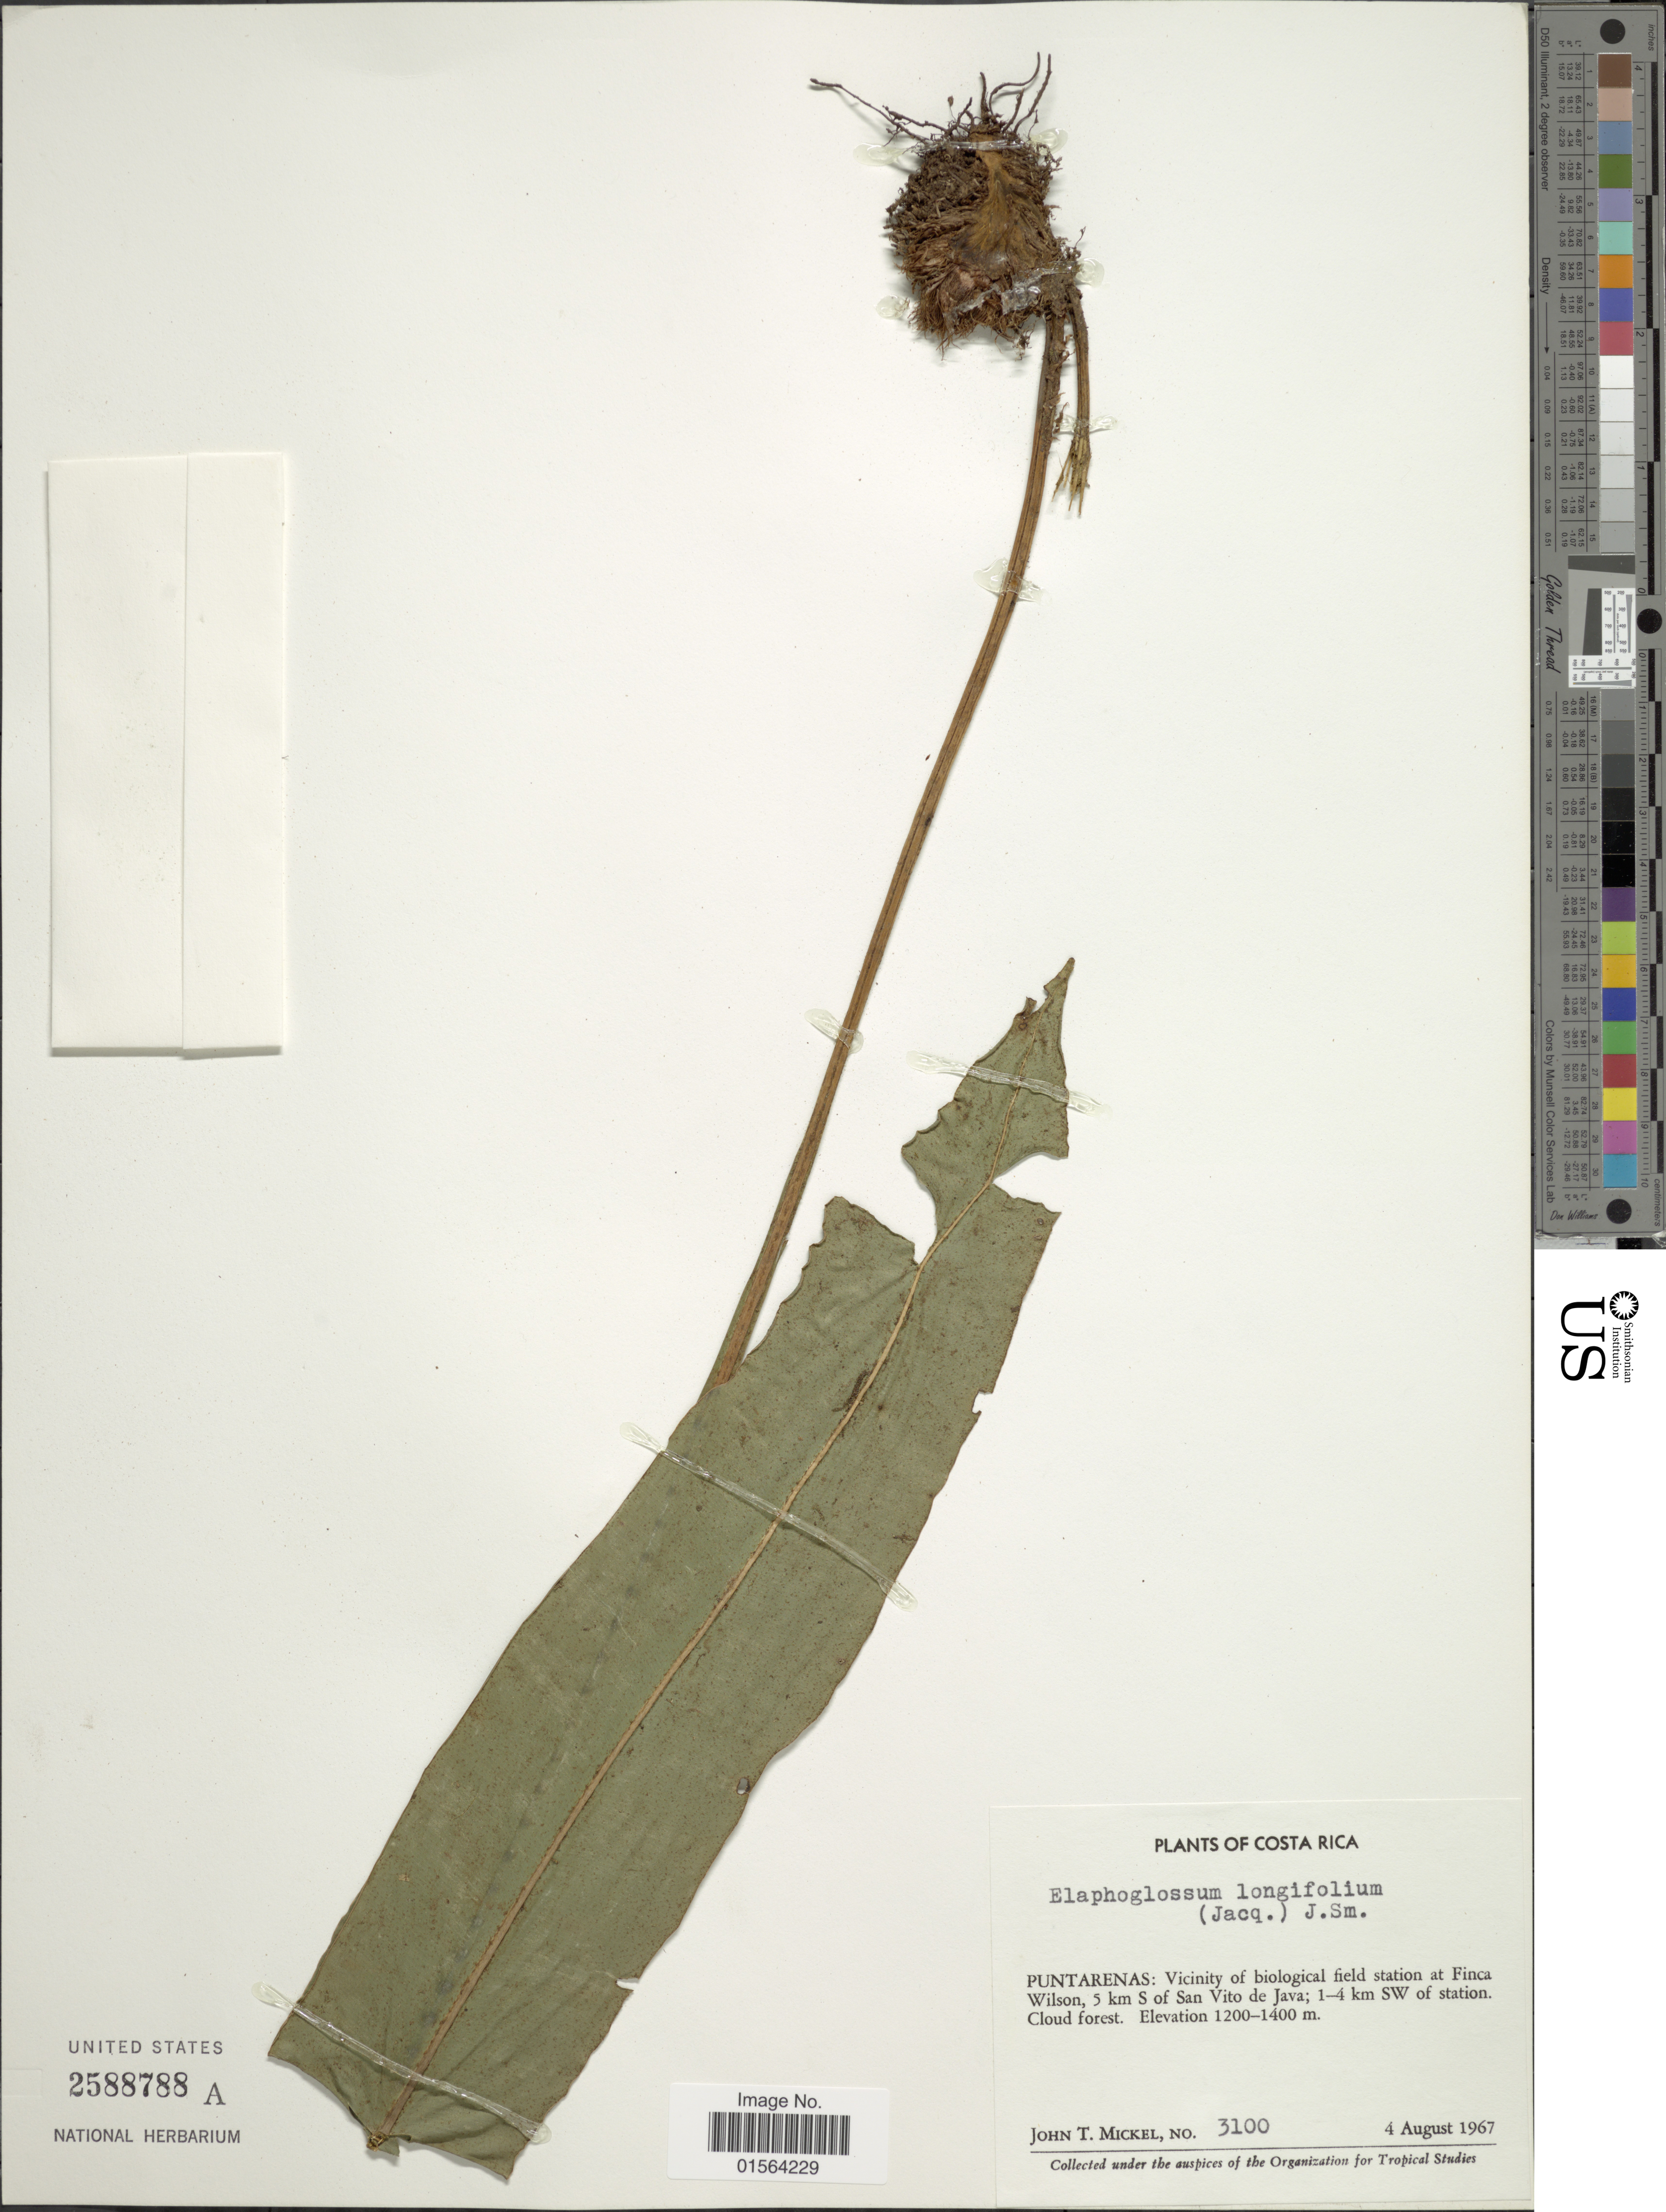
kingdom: Plantae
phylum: Tracheophyta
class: Polypodiopsida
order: Polypodiales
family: Dryopteridaceae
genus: Elaphoglossum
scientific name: Elaphoglossum latifolium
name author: (Sw.) J. Sm.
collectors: J. T. Mickel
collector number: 3100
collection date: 1967-08-04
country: Costa Rica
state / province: Puntarenas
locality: Puntarenas: Vicinity of biologiacl field station at Finca Wilson, 5 km S of San Vito de Java; 1-4 km SW of station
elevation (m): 1200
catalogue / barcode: US 2588788A